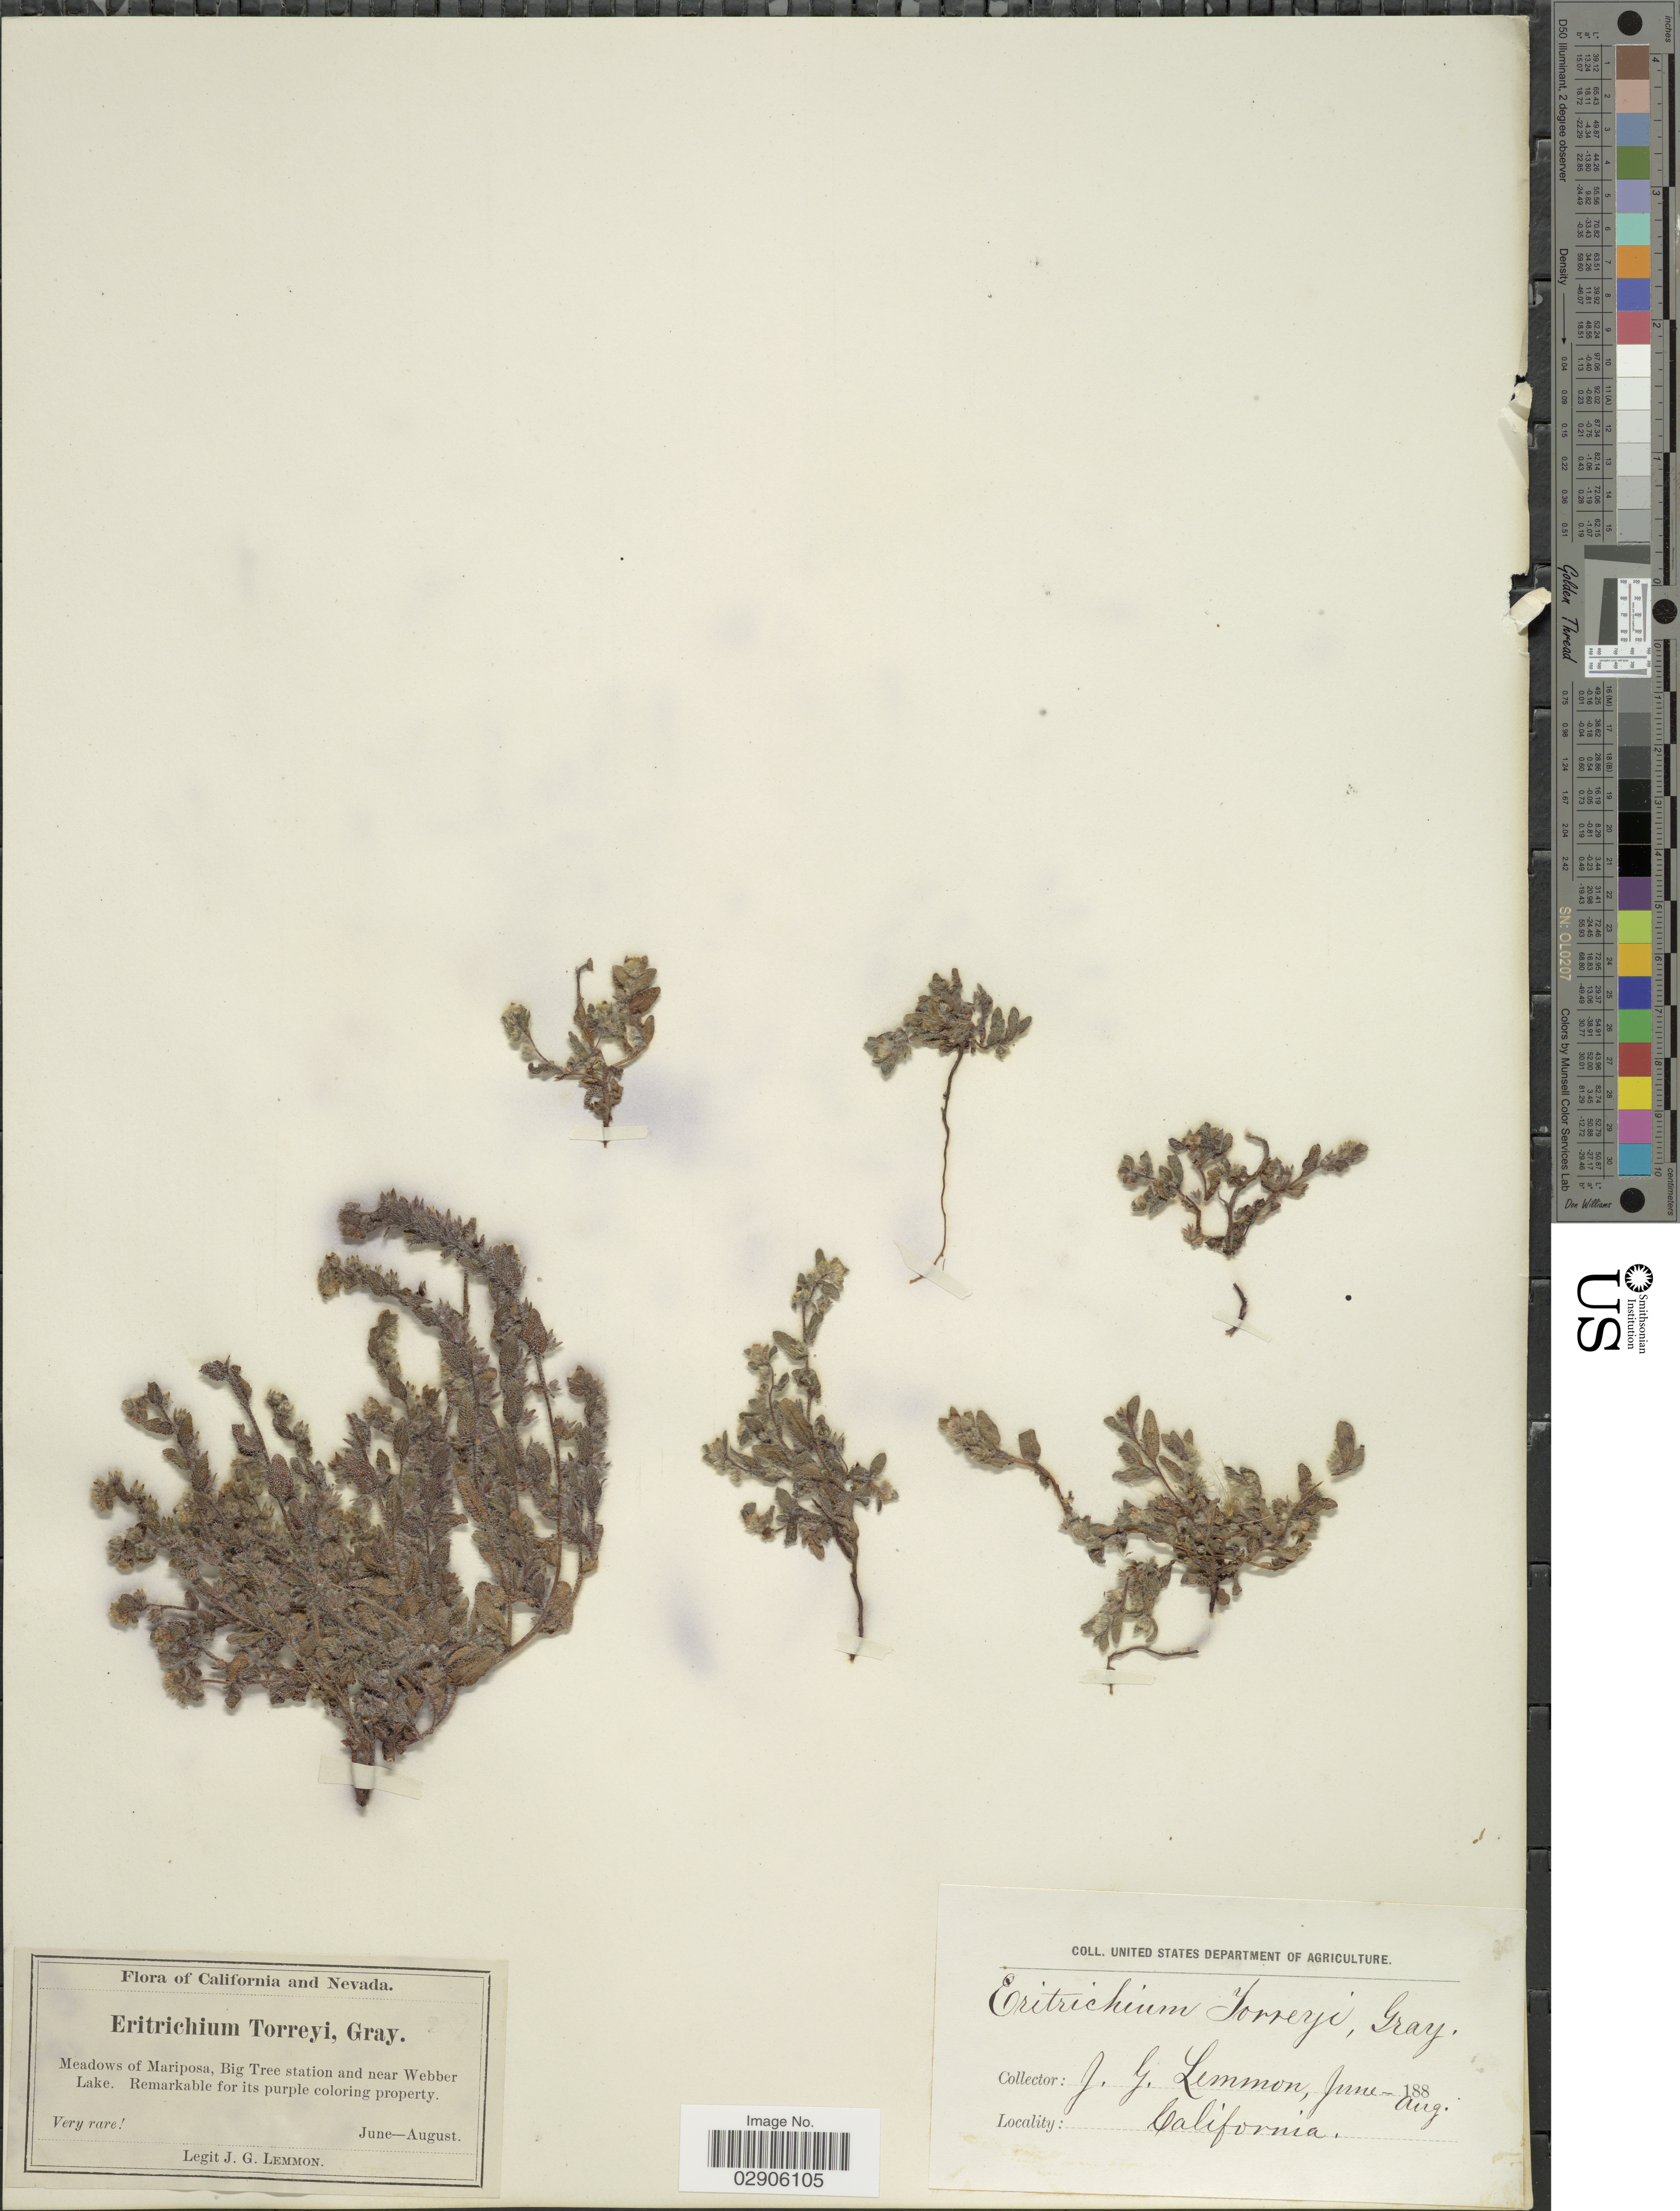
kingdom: Plantae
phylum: Tracheophyta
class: Magnoliopsida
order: Boraginales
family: Boraginaceae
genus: Plagiobothrys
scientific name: Plagiobothrys torreyi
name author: A. Gray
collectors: J. Lemmon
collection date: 1888-06/1888-08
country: United States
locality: Meadows of Mariposa, Big Tree Station and near Webber Lake, California and Nevada.